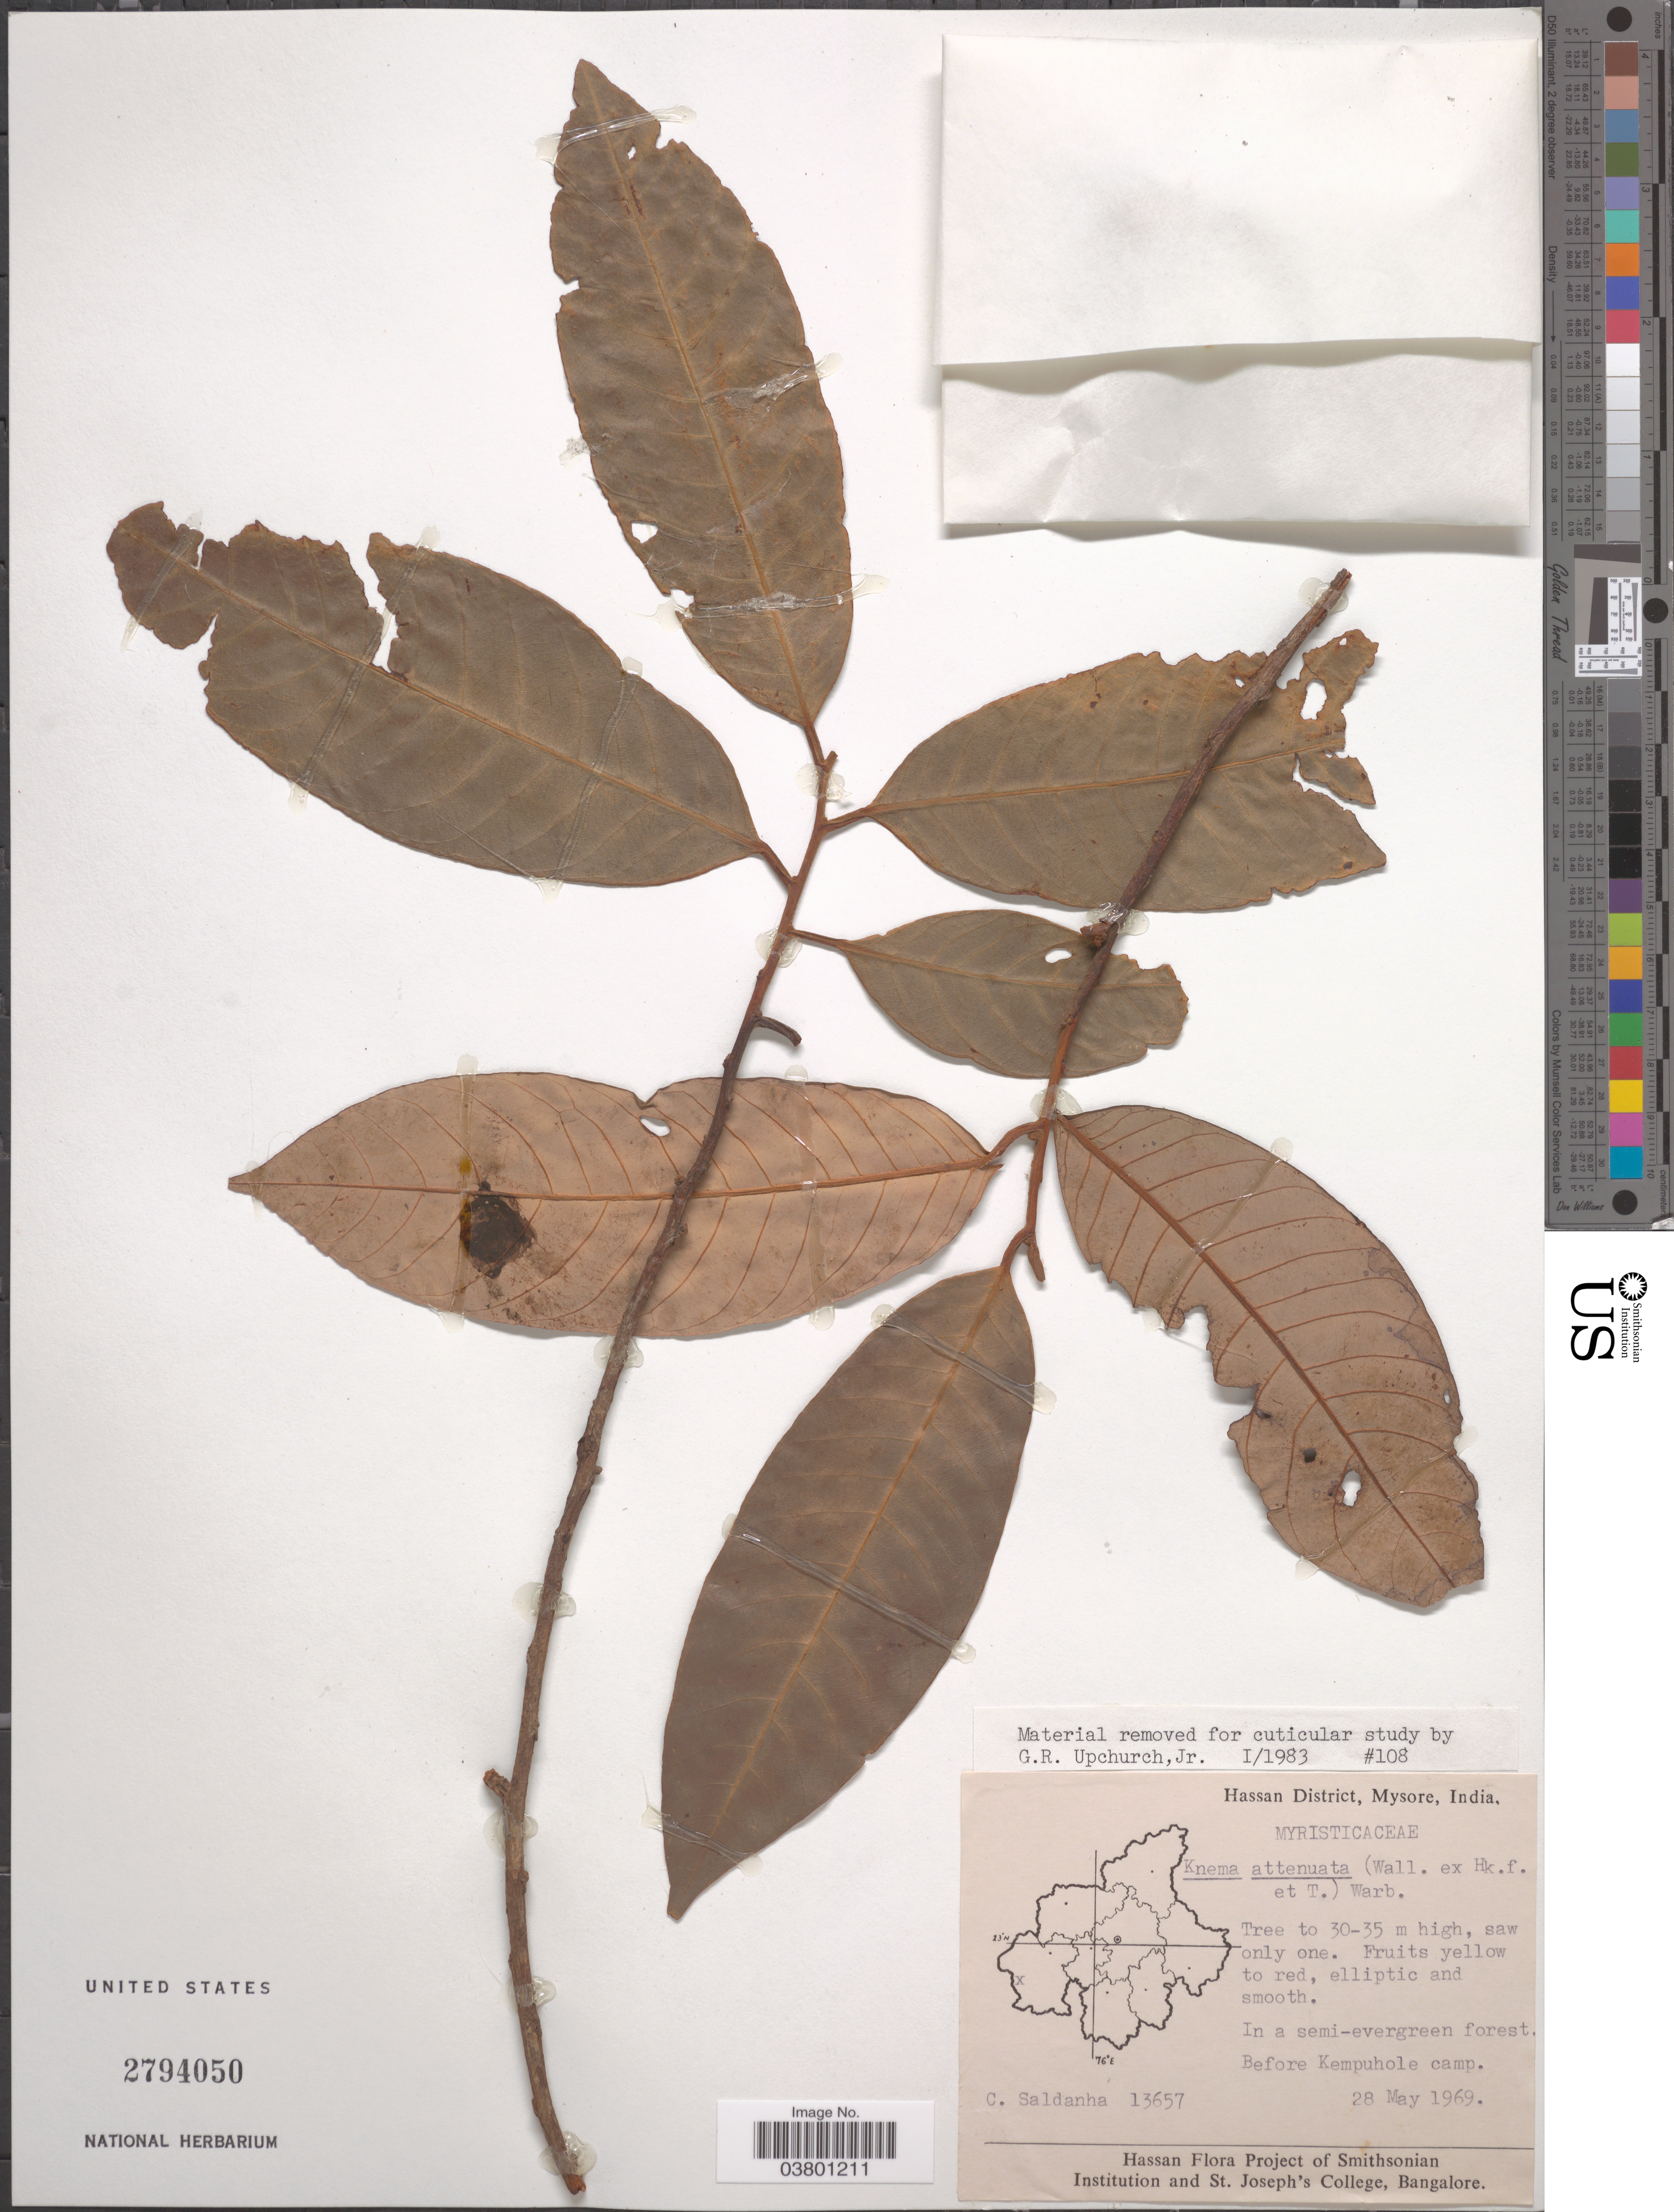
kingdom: Plantae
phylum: Tracheophyta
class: Magnoliopsida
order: Magnoliales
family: Myristicaceae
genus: Knema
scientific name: Knema attenuata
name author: (Warb. ex Hook. f. & Thomson) Warb.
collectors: C. Saldanha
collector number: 13657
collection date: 1969-05-28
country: India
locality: Hassan District, Mysore. Before Kempuhole camp.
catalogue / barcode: US 2794050